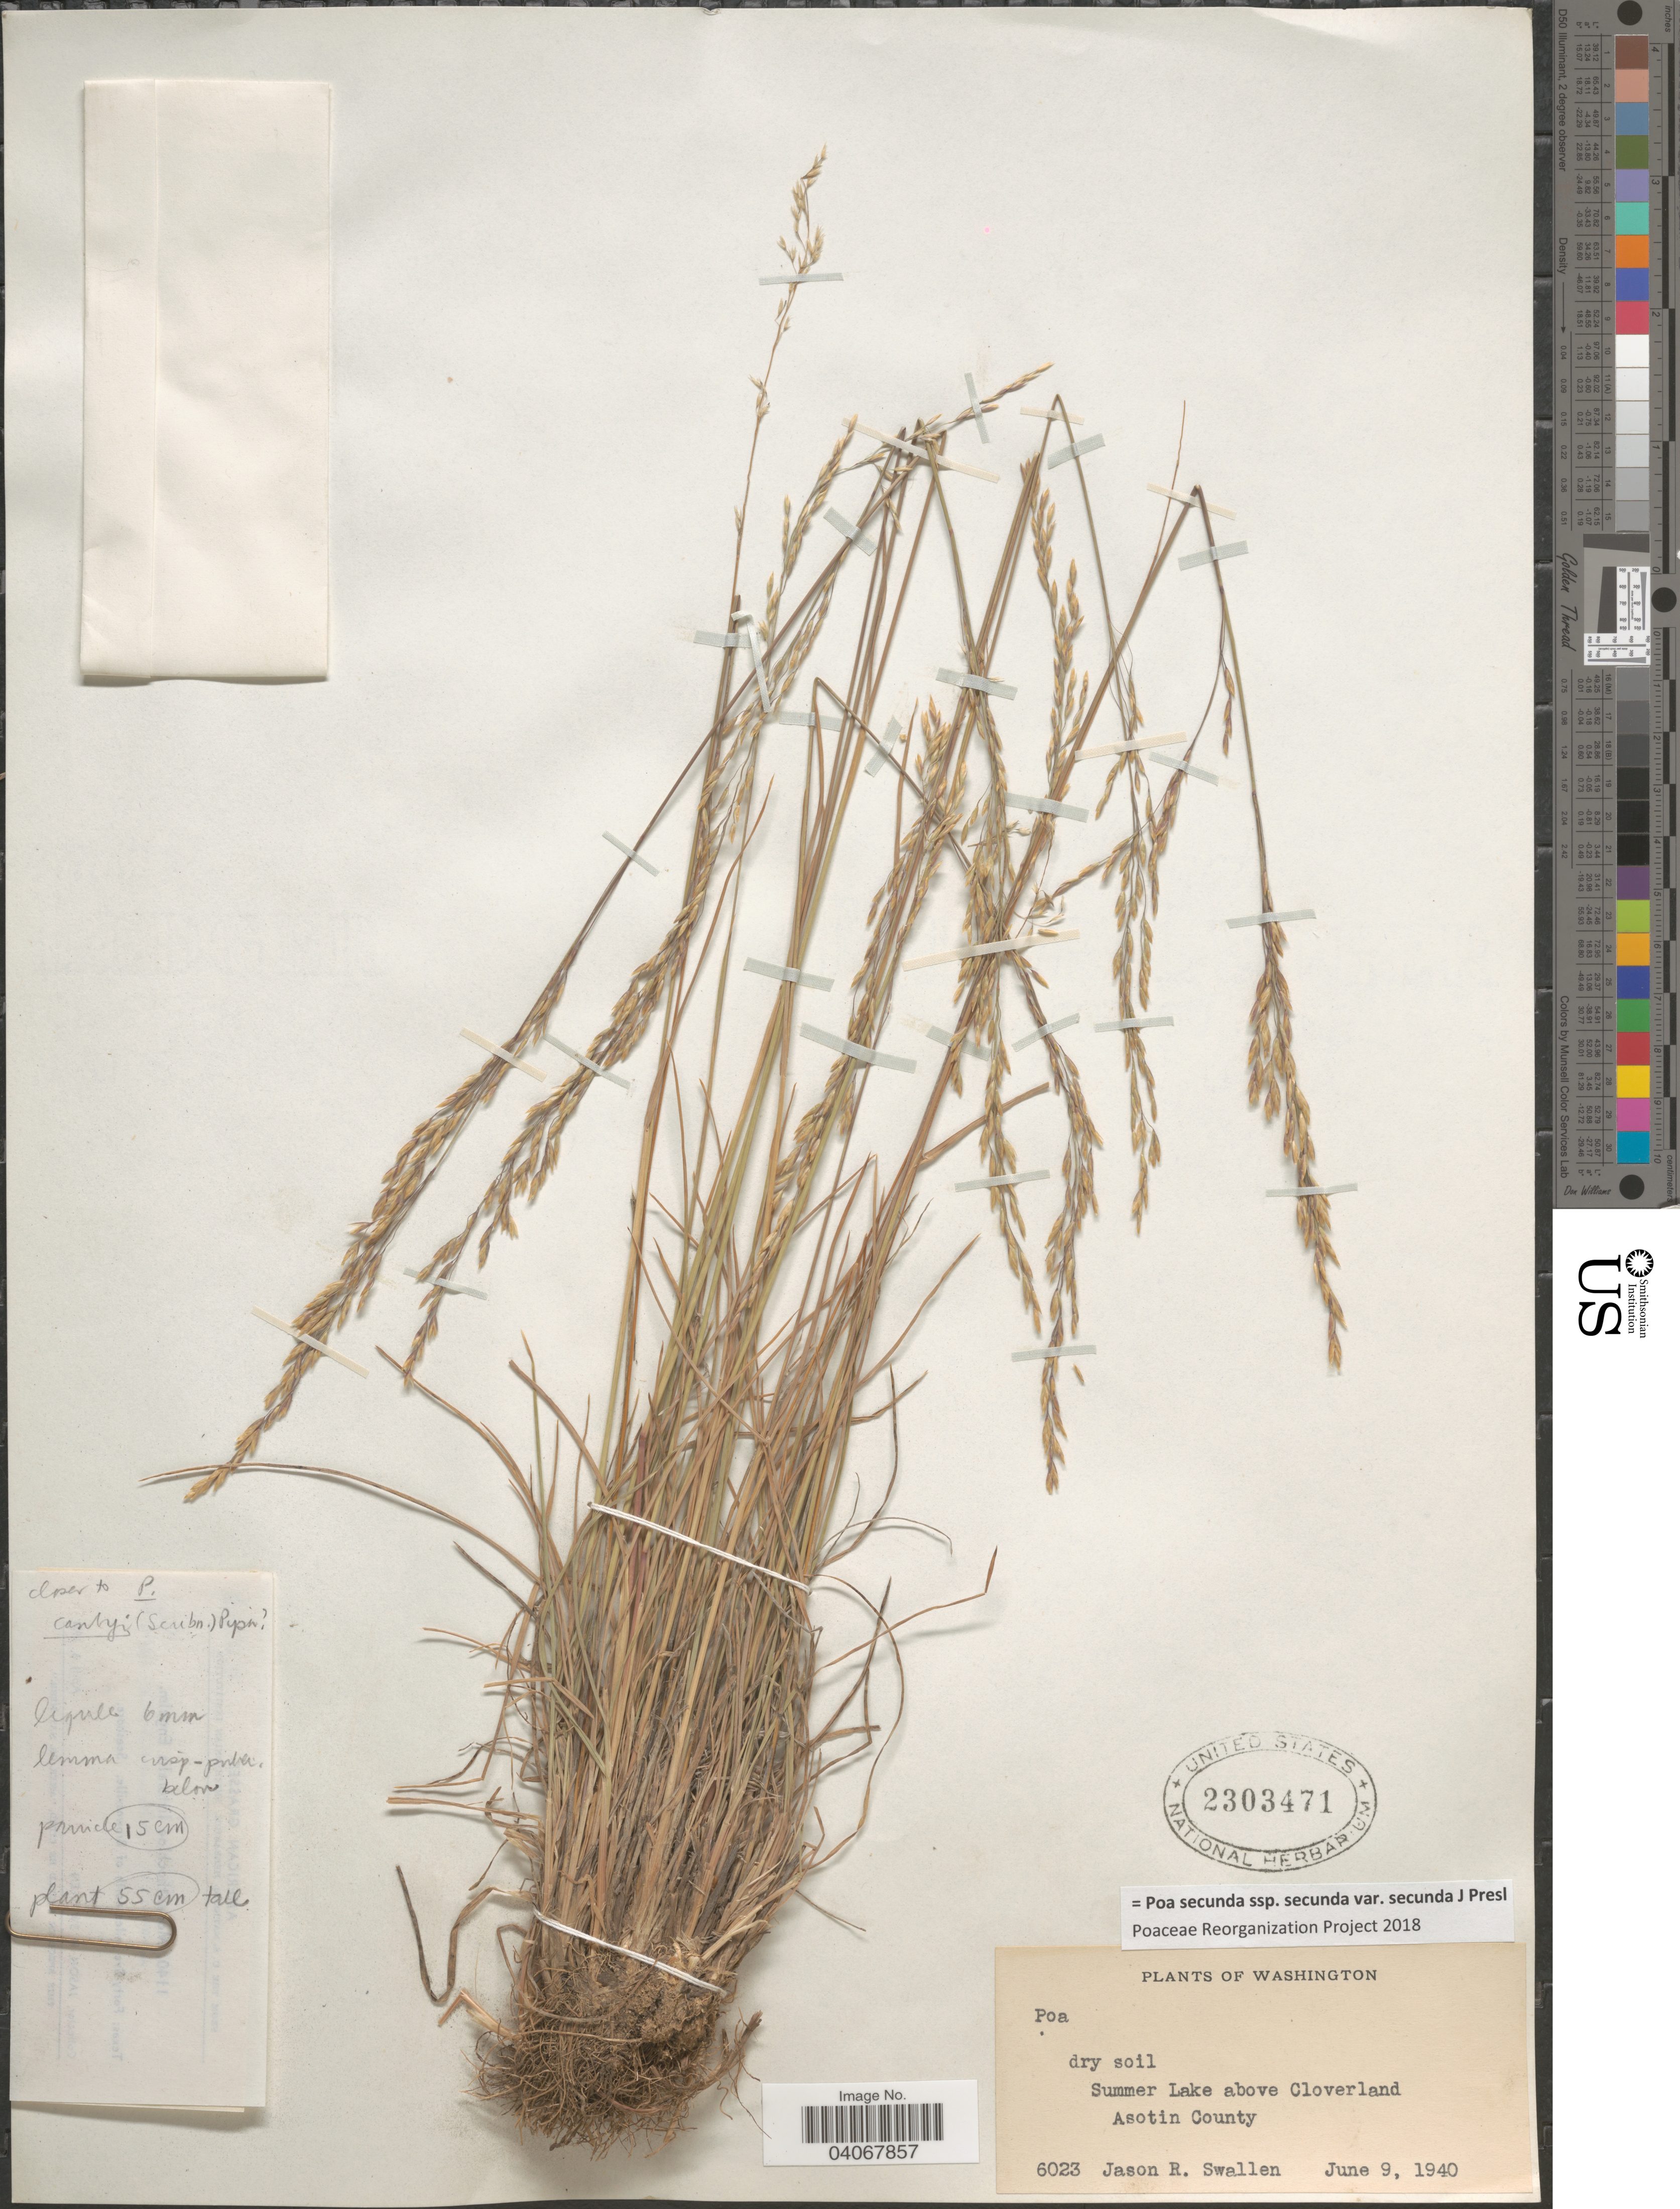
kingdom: Plantae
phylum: Tracheophyta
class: Liliopsida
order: Poales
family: Poaceae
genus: Poa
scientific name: Poa secunda subsp. secunda var. secunda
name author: J. Presl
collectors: J. R. Swallen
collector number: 6023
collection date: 1940-06-09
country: United States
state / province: Washington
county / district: Asotin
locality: Summer Lake above Cloverland. Asotin County.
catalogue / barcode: US 2303471